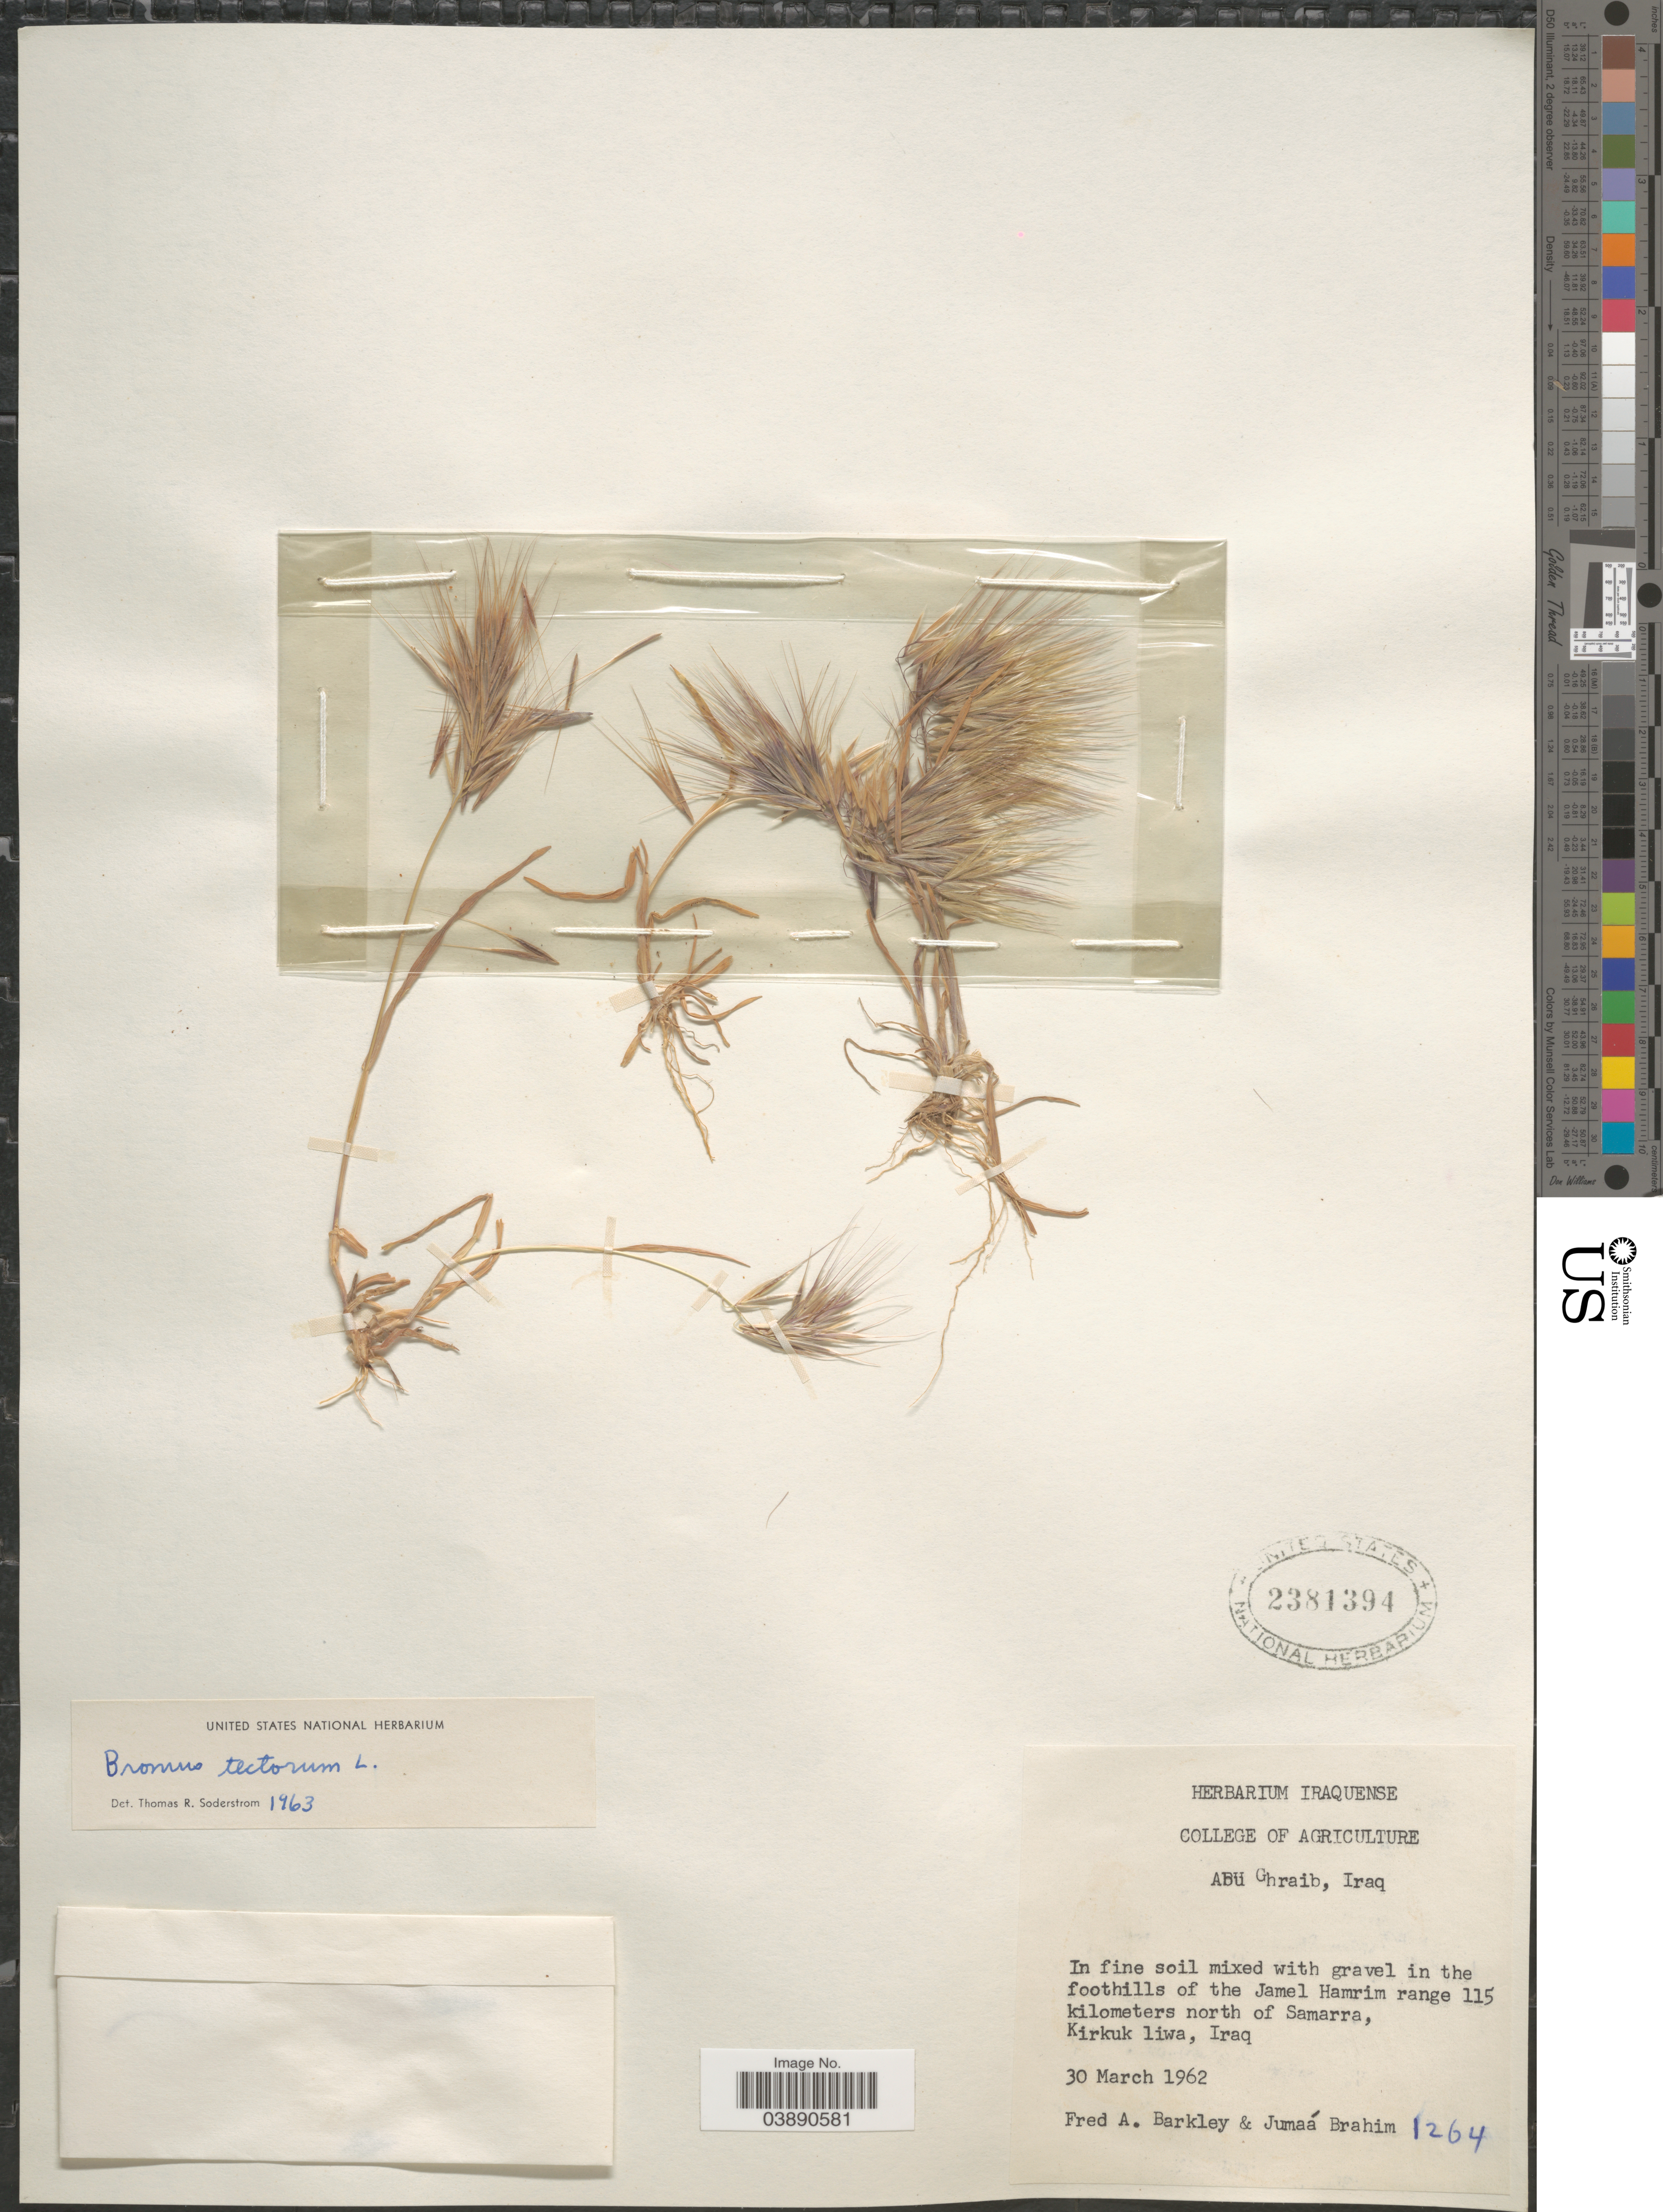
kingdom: Plantae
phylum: Tracheophyta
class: Liliopsida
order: Poales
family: Poaceae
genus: Bromus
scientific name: Bromus tectorum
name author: L.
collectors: F. A. Barkley & Brahim M., J.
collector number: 1264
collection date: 1962-03-30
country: Iraq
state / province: Kirkūk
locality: In the foothills of the Jamel Hamrim range 115 kilometers north of Samarra, Kirkuk Liwa.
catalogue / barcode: US 2381394